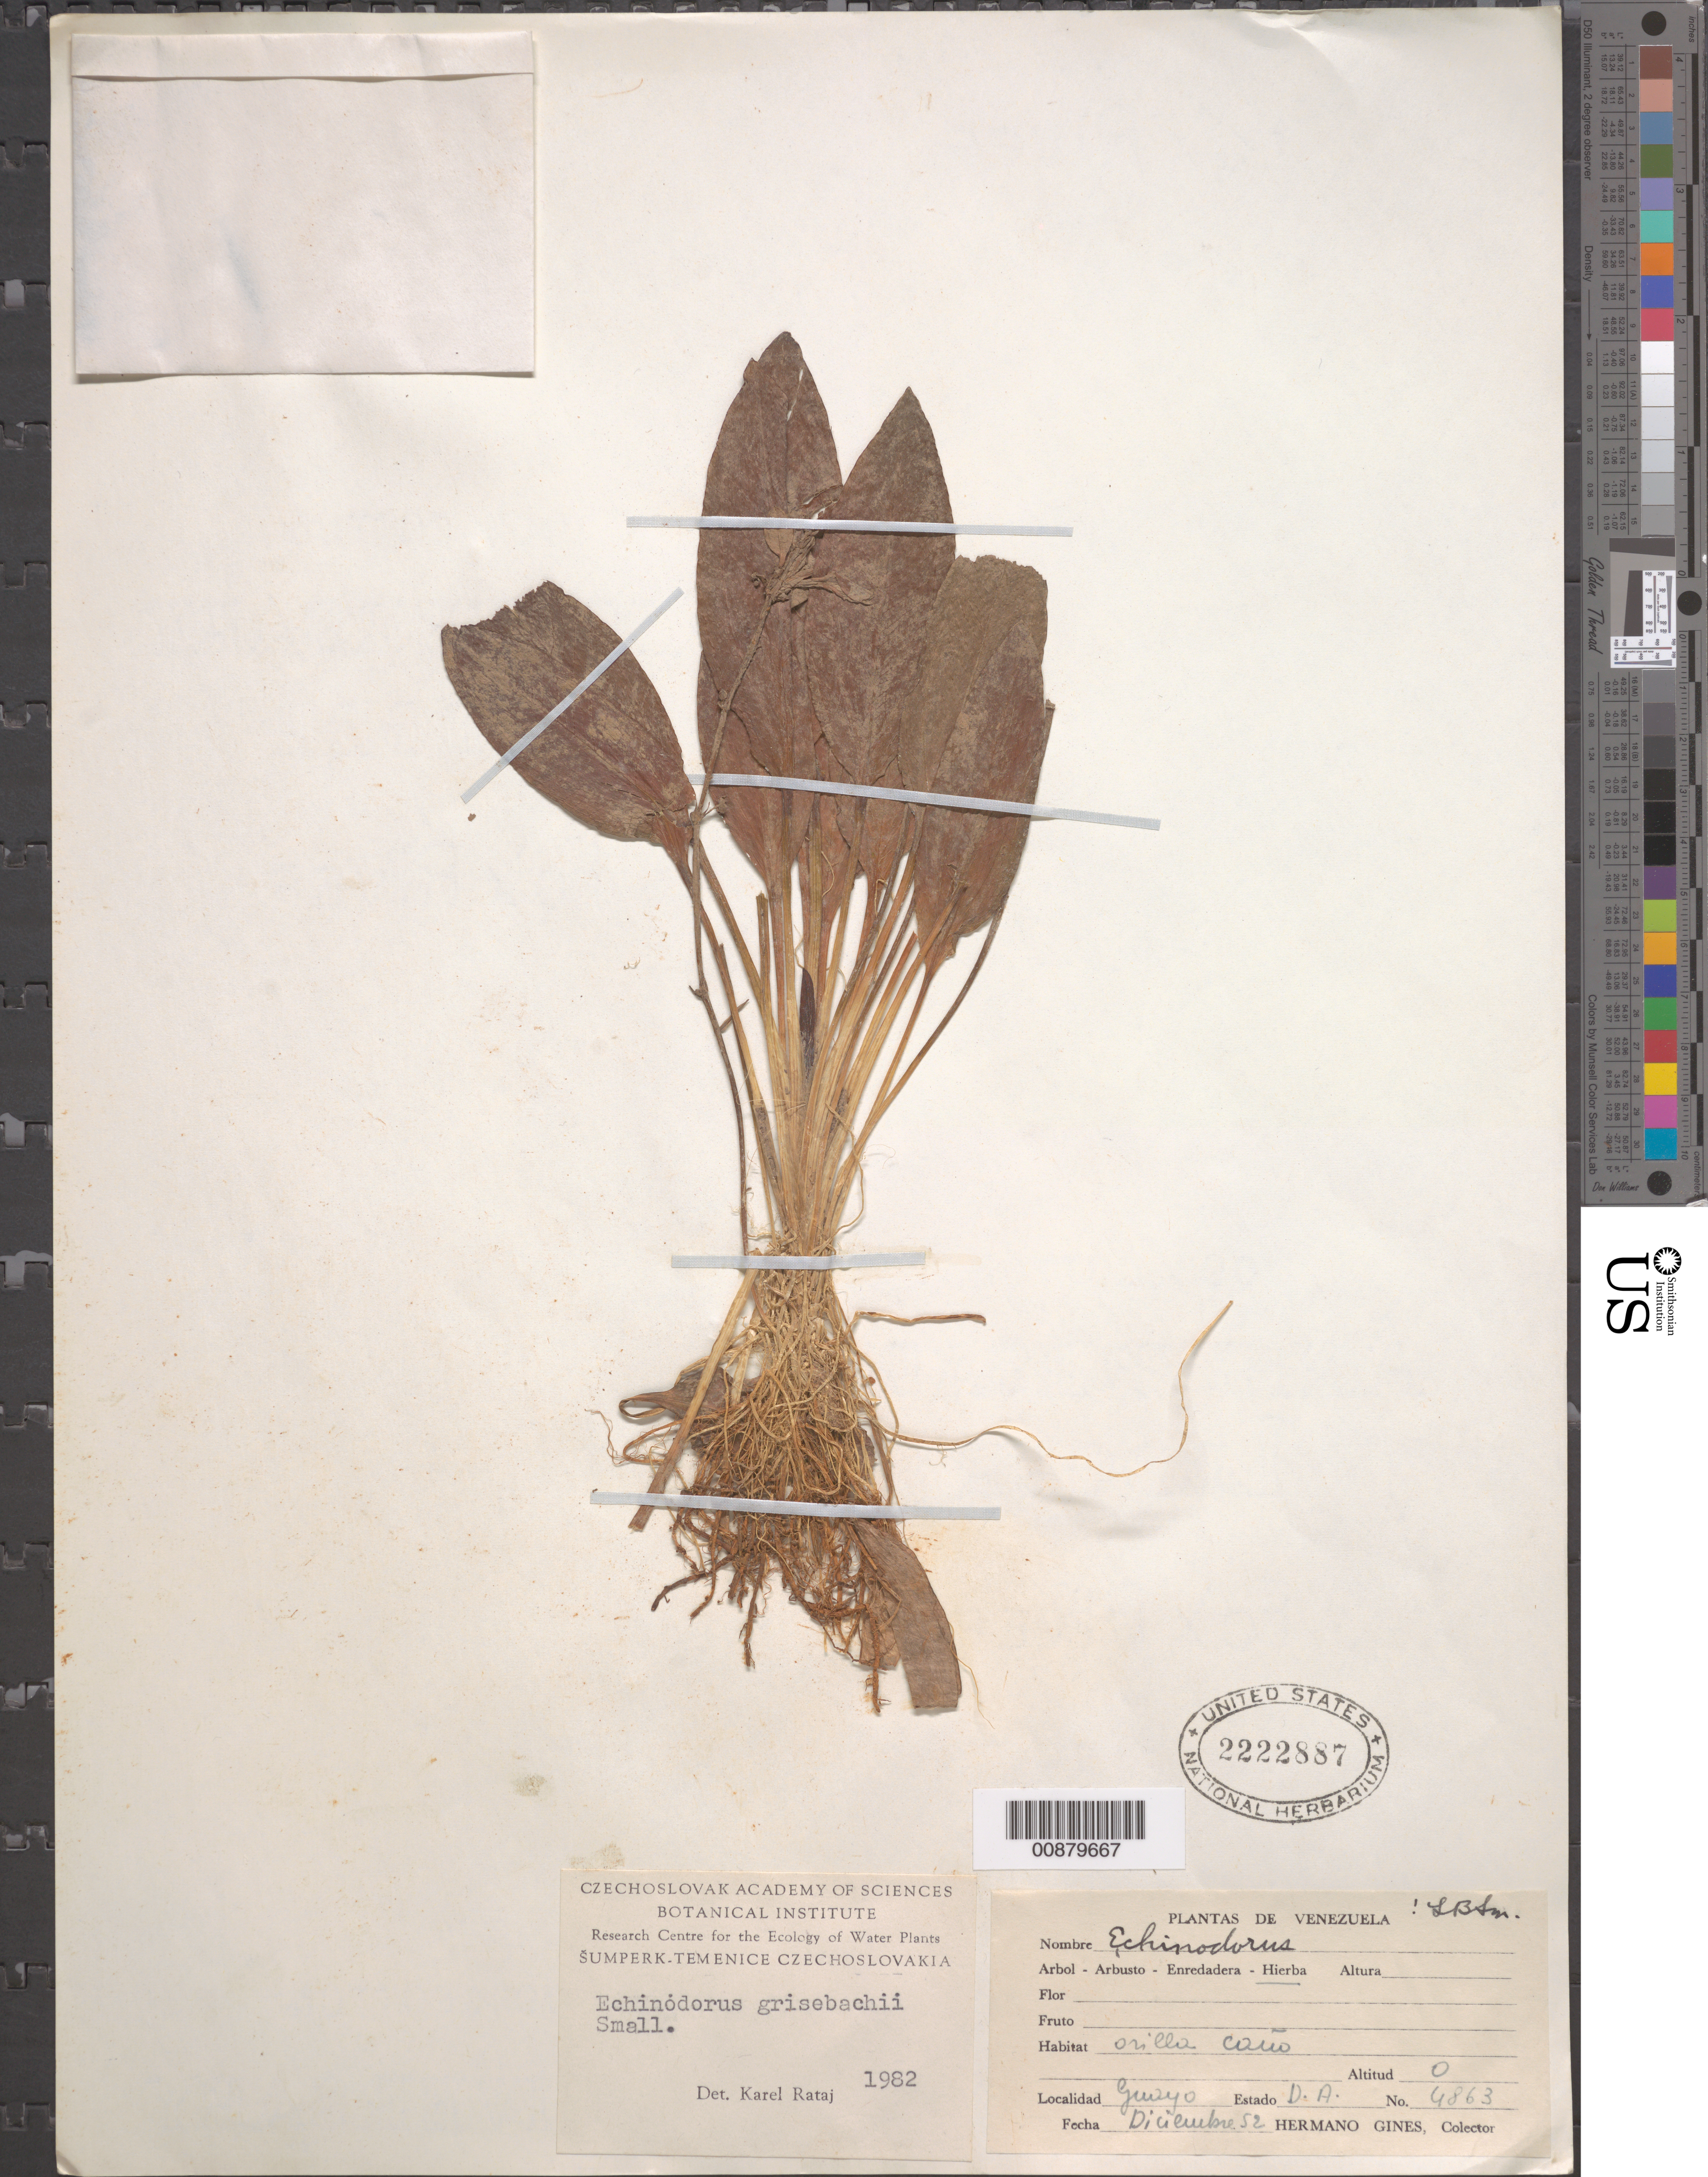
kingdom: Plantae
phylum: Tracheophyta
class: Liliopsida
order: Alismatales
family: Alismataceae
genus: Sagittaria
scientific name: Sagittaria lancifolia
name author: L.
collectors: H. Gines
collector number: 4863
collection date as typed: Dec-52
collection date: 1952-12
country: Venezuela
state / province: Delta Amacuro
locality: Guayo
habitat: Orilla cano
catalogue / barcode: US 2222887